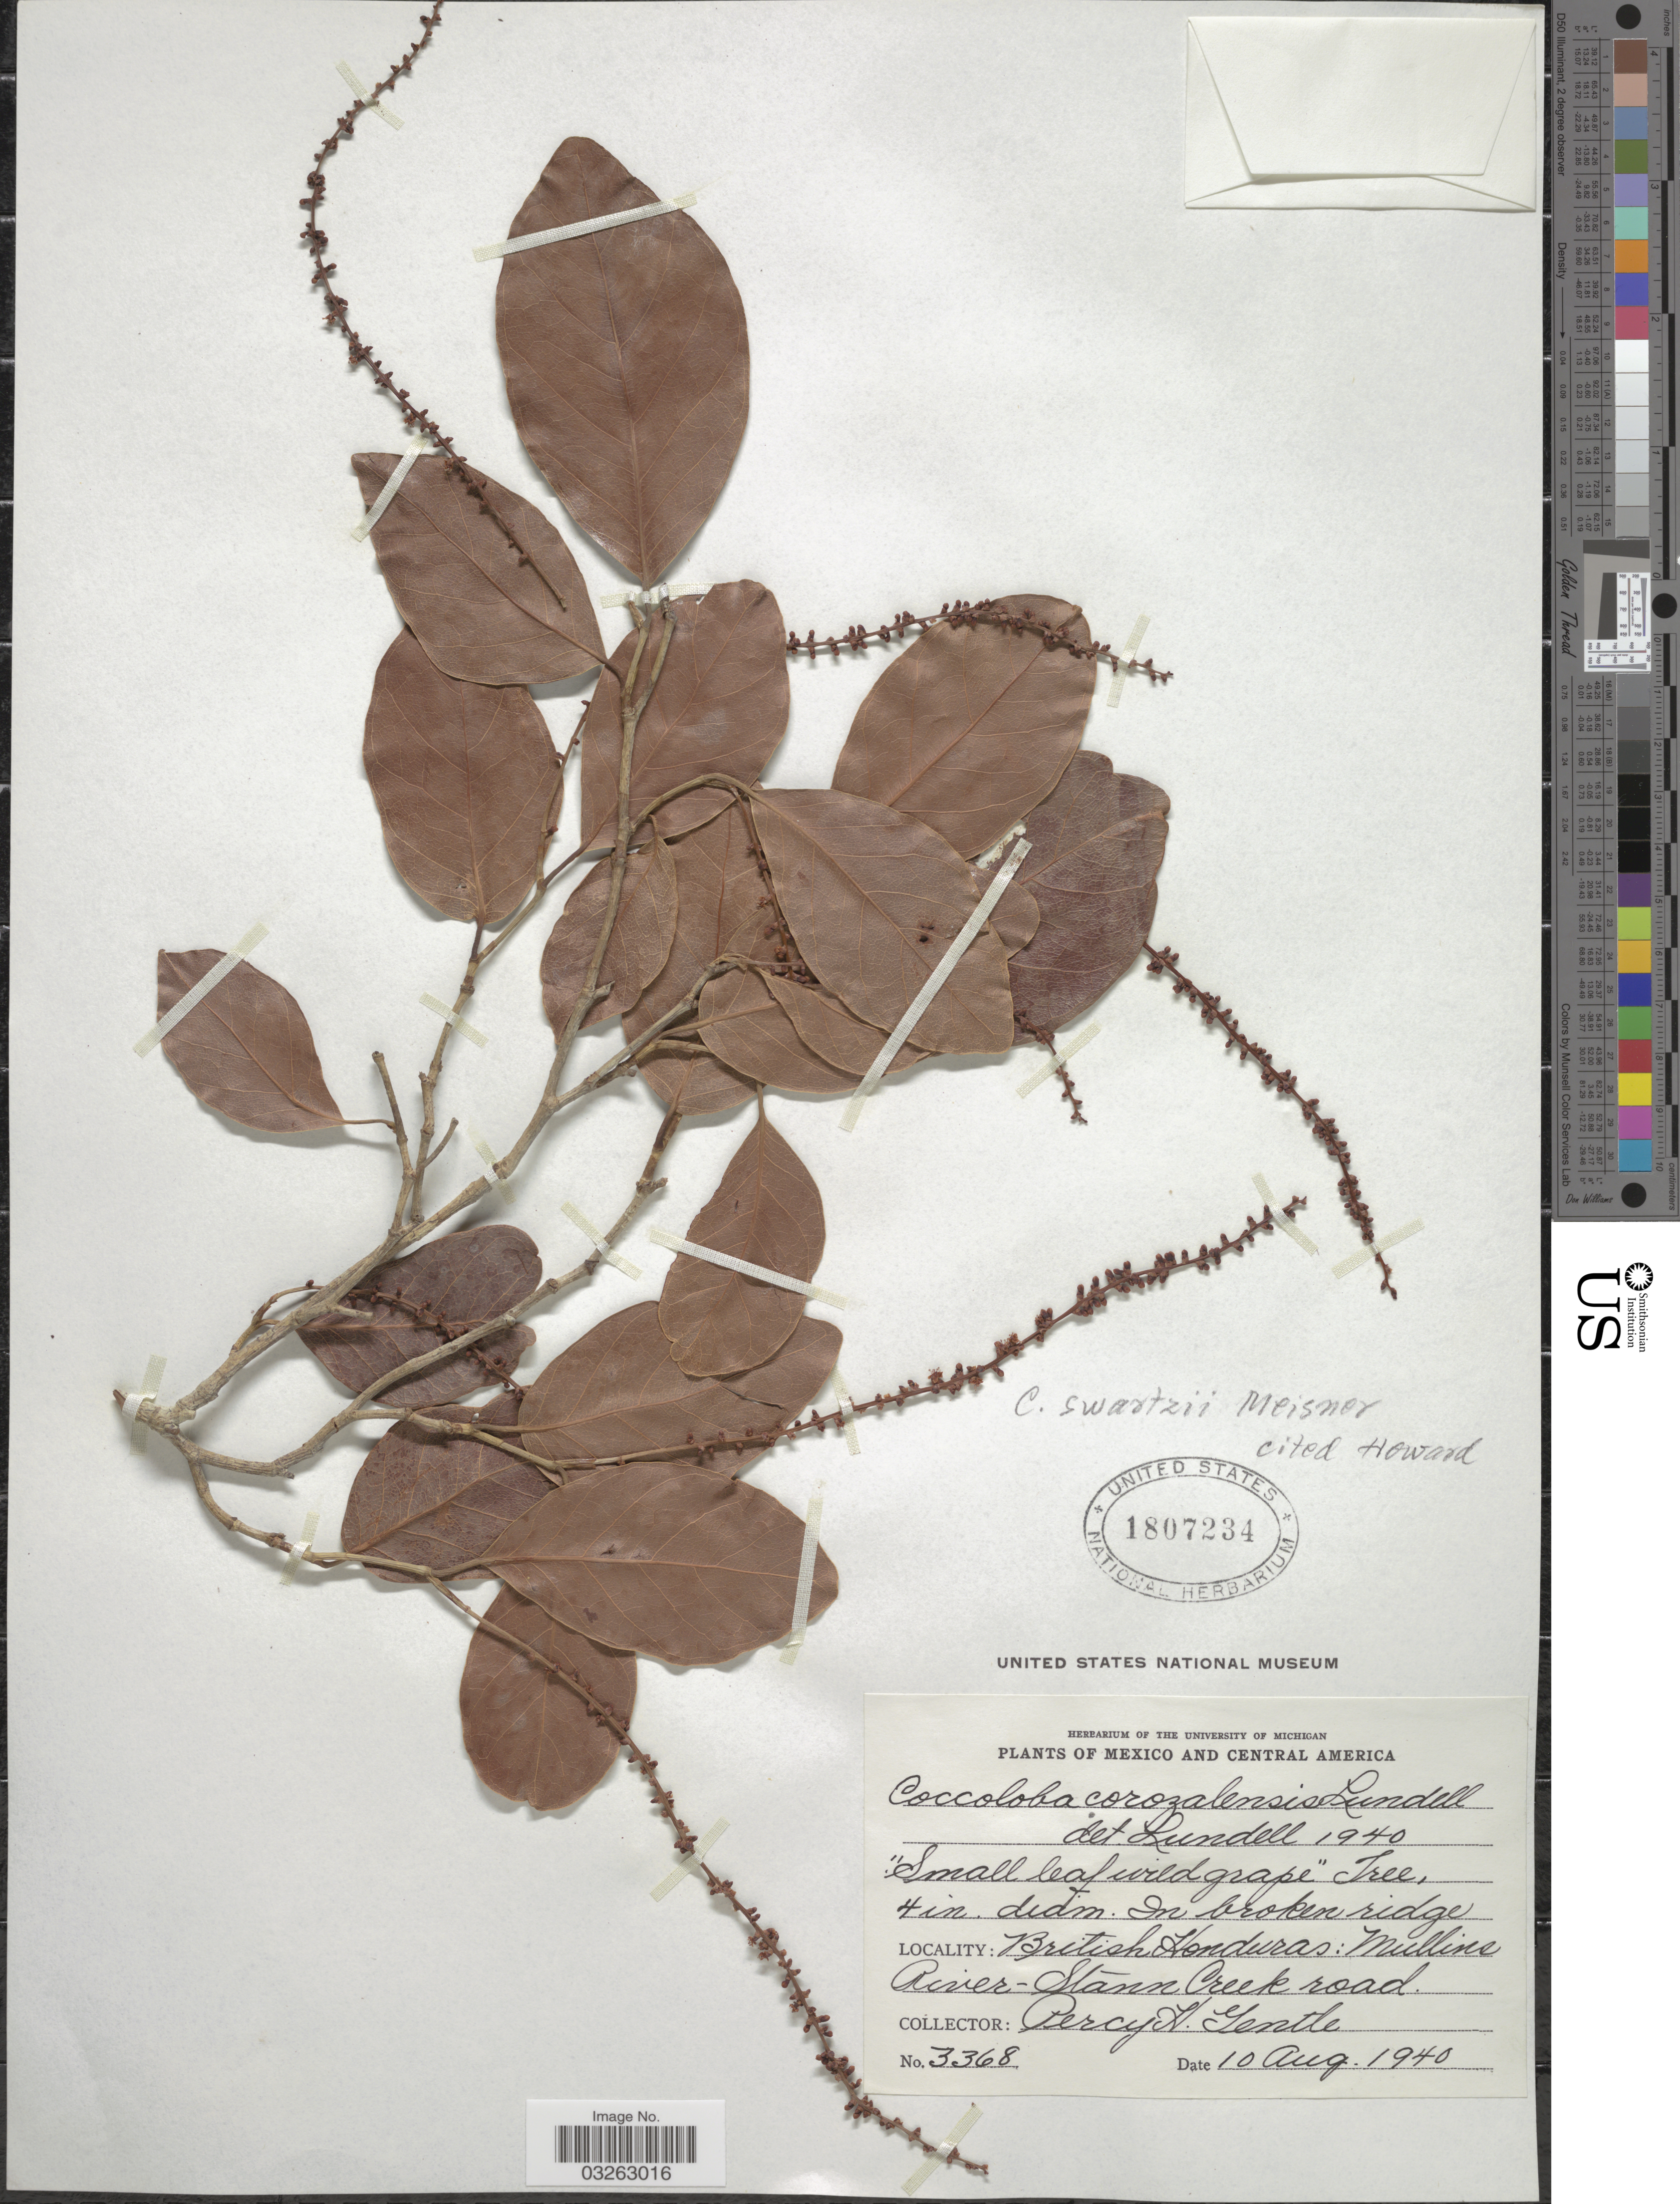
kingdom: Plantae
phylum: Tracheophyta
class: Magnoliopsida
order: Caryophyllales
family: Polygonaceae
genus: Coccoloba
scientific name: Coccoloba swartzii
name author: Meisn.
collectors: P. H. Gentle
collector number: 3368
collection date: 1940-08-10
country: Belize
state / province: Stann Creek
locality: British Honduras: Mullins River-Stann Creek road.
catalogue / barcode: US 1807234